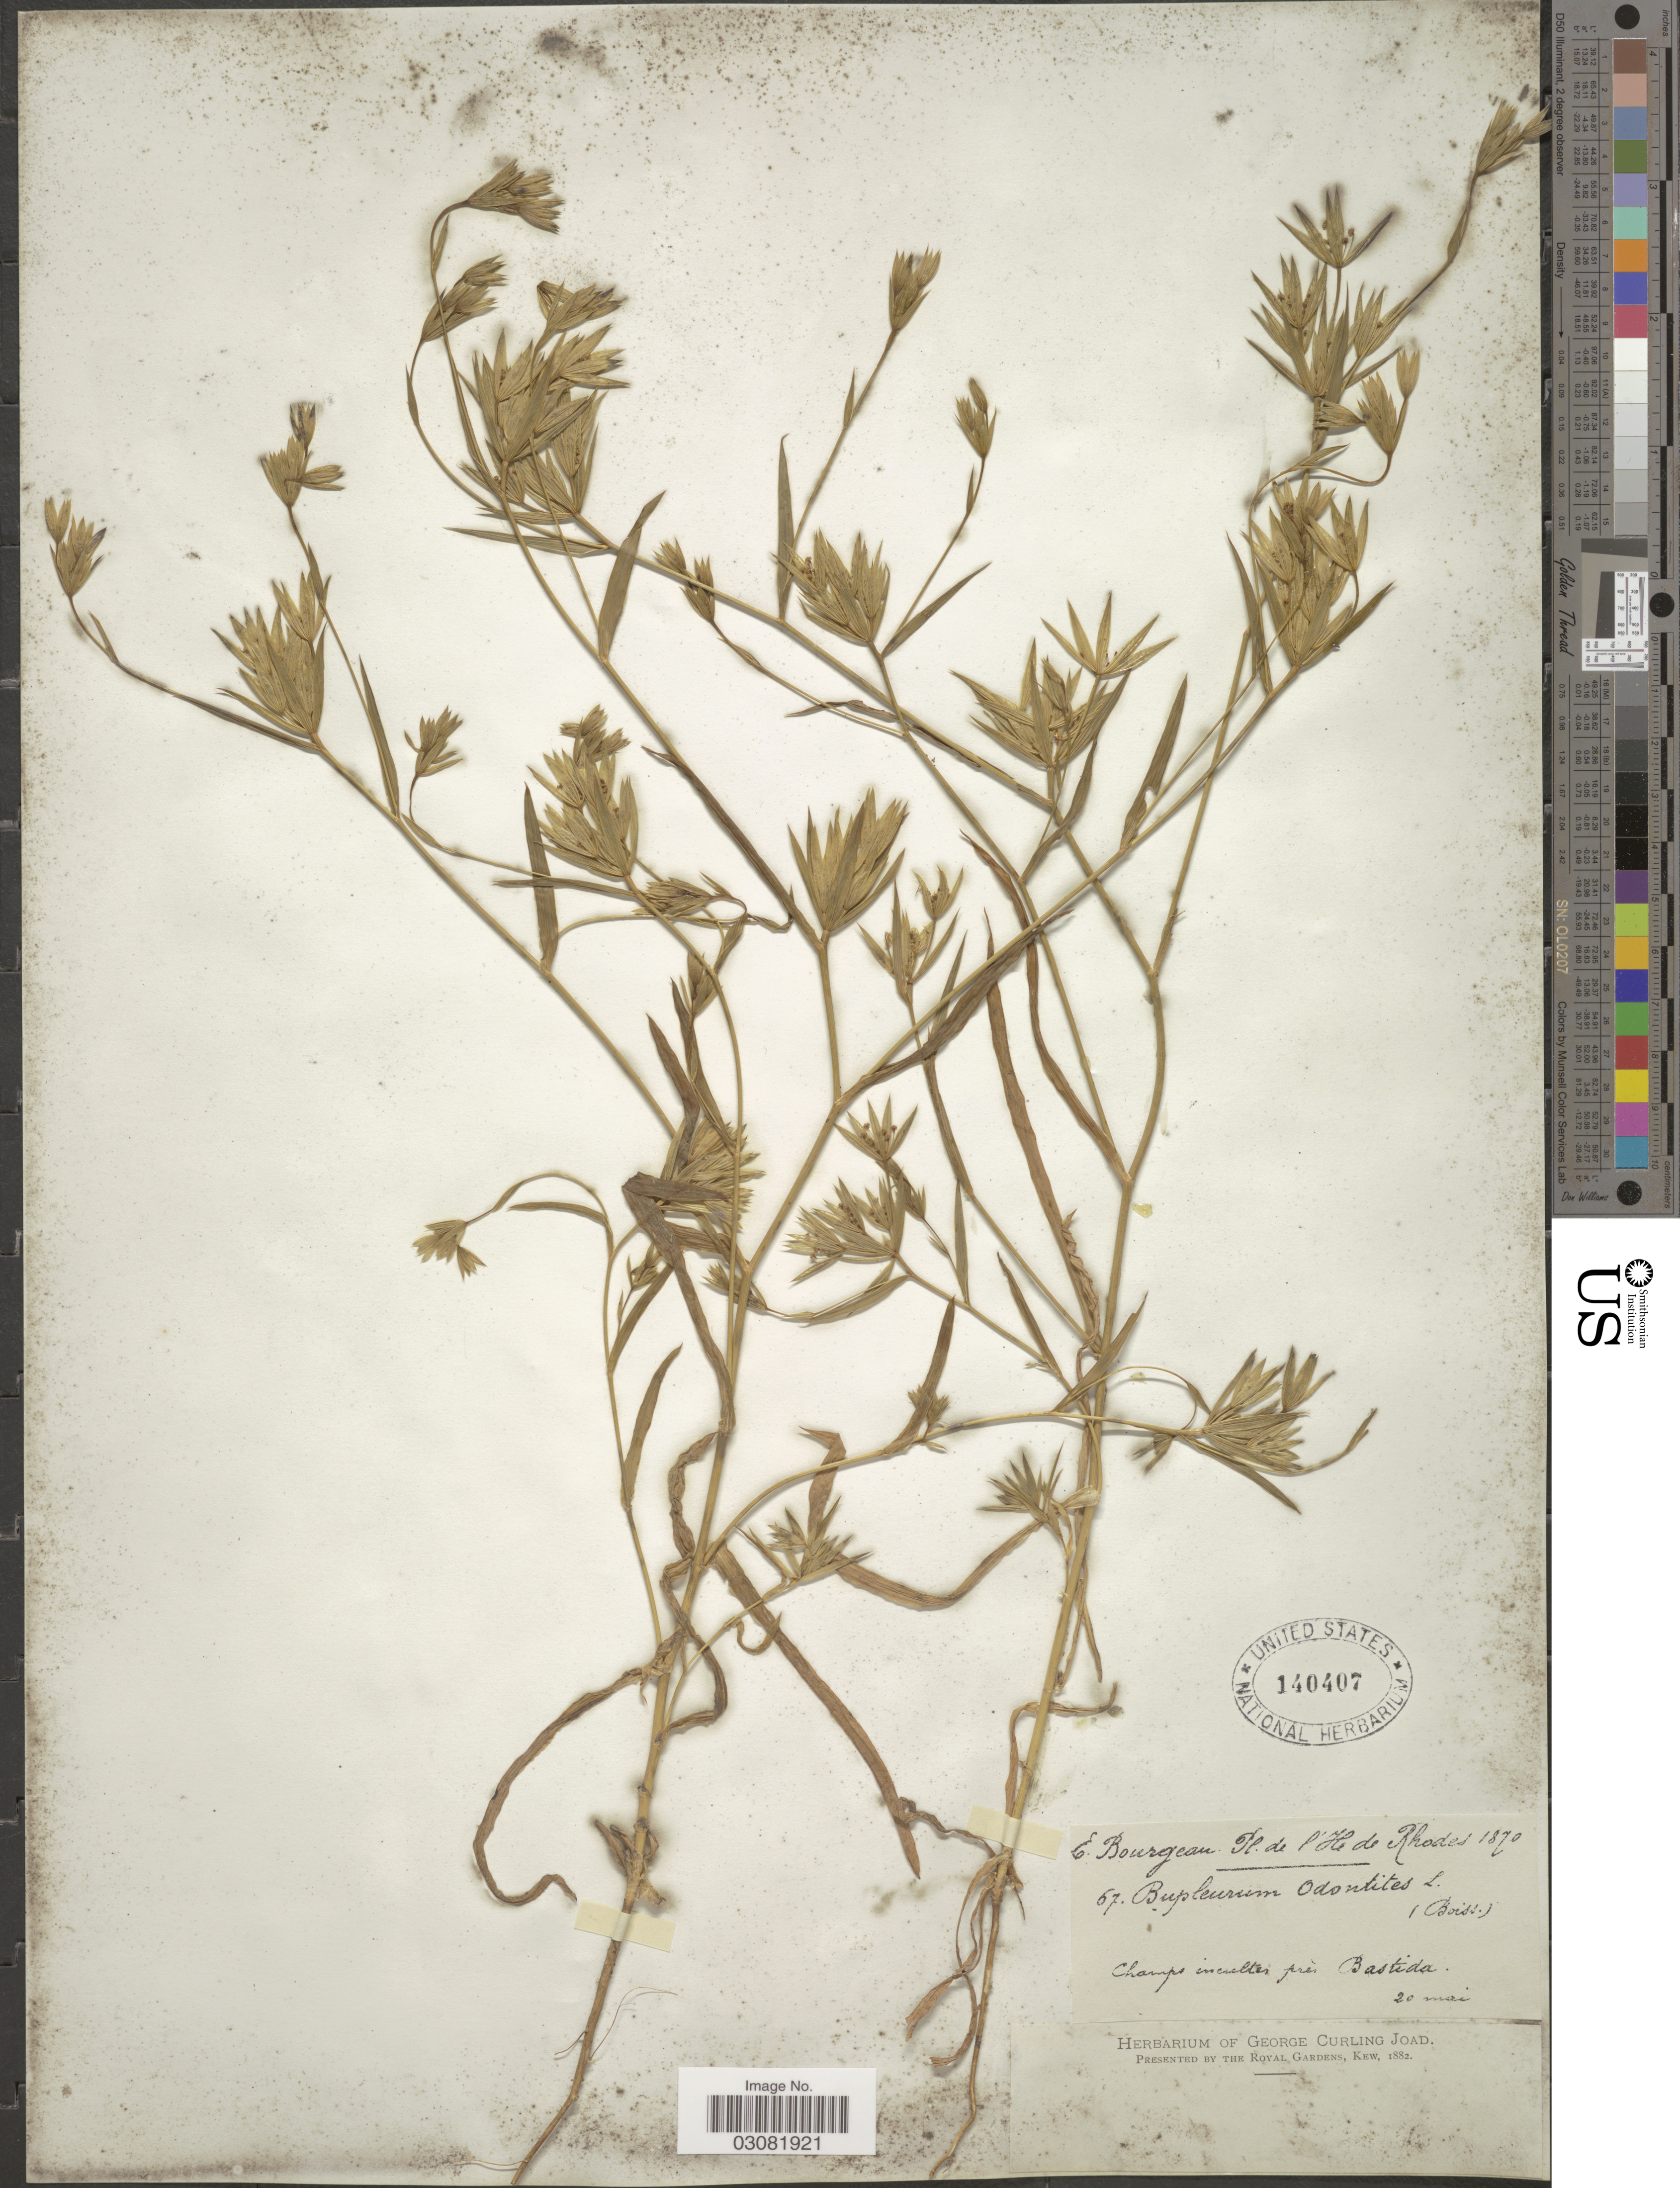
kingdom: Plantae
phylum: Tracheophyta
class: Magnoliopsida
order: Apiales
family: Apiaceae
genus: Bupleurum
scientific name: Bupleurum odontites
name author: L.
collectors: E. Bourgeau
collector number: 67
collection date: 1870-05-20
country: Greece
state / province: South Aegean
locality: Ile de Rhodes. Champs incultes près Bastida.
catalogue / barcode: US 140407